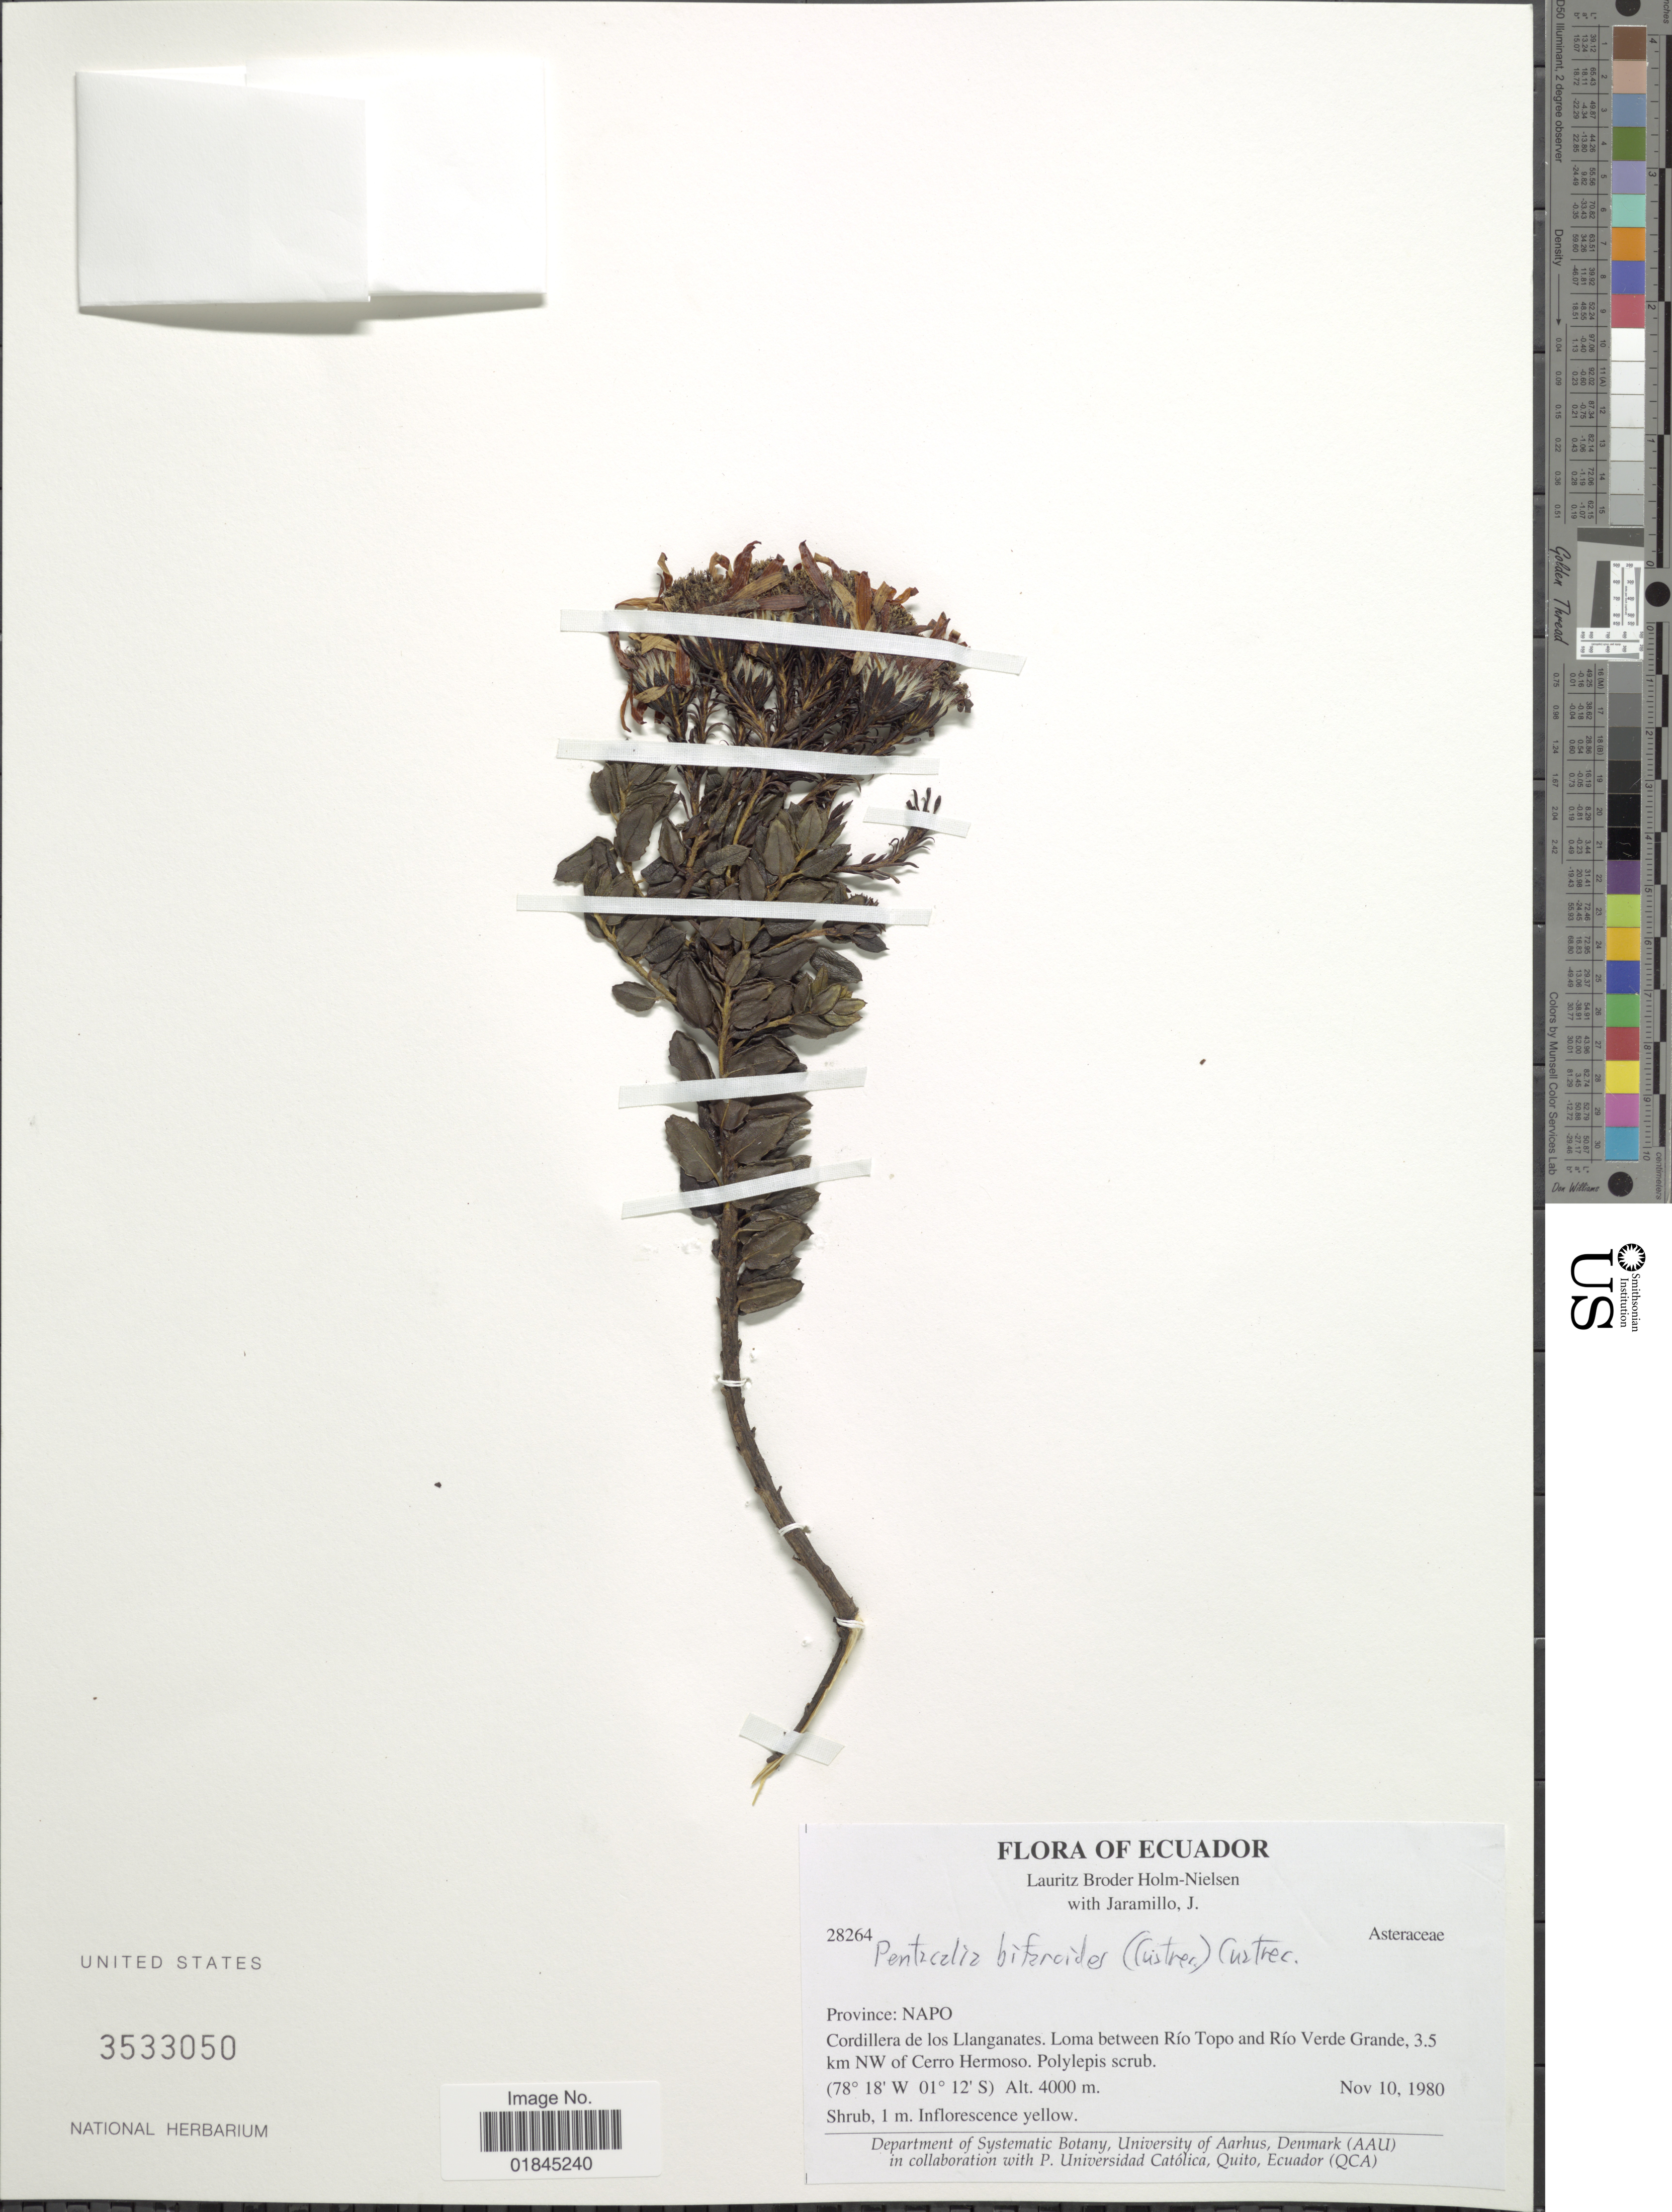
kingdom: Plantae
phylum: Tracheophyta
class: Magnoliopsida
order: Asterales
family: Asteraceae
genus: Pentacalia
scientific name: Pentacalia befarioides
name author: (Cuatrec.) Cuatrec.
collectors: L. B. Holm-Nielsen & J. Jaramillo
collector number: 28264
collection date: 1980-11-10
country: Ecuador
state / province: Napo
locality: Province: Napo. Cordillera de los Llanganates. Loma between Río Topo and Río Verde Grande, 3.5 mkm NW of Cerro Hermoso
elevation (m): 4000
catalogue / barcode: US 3533050